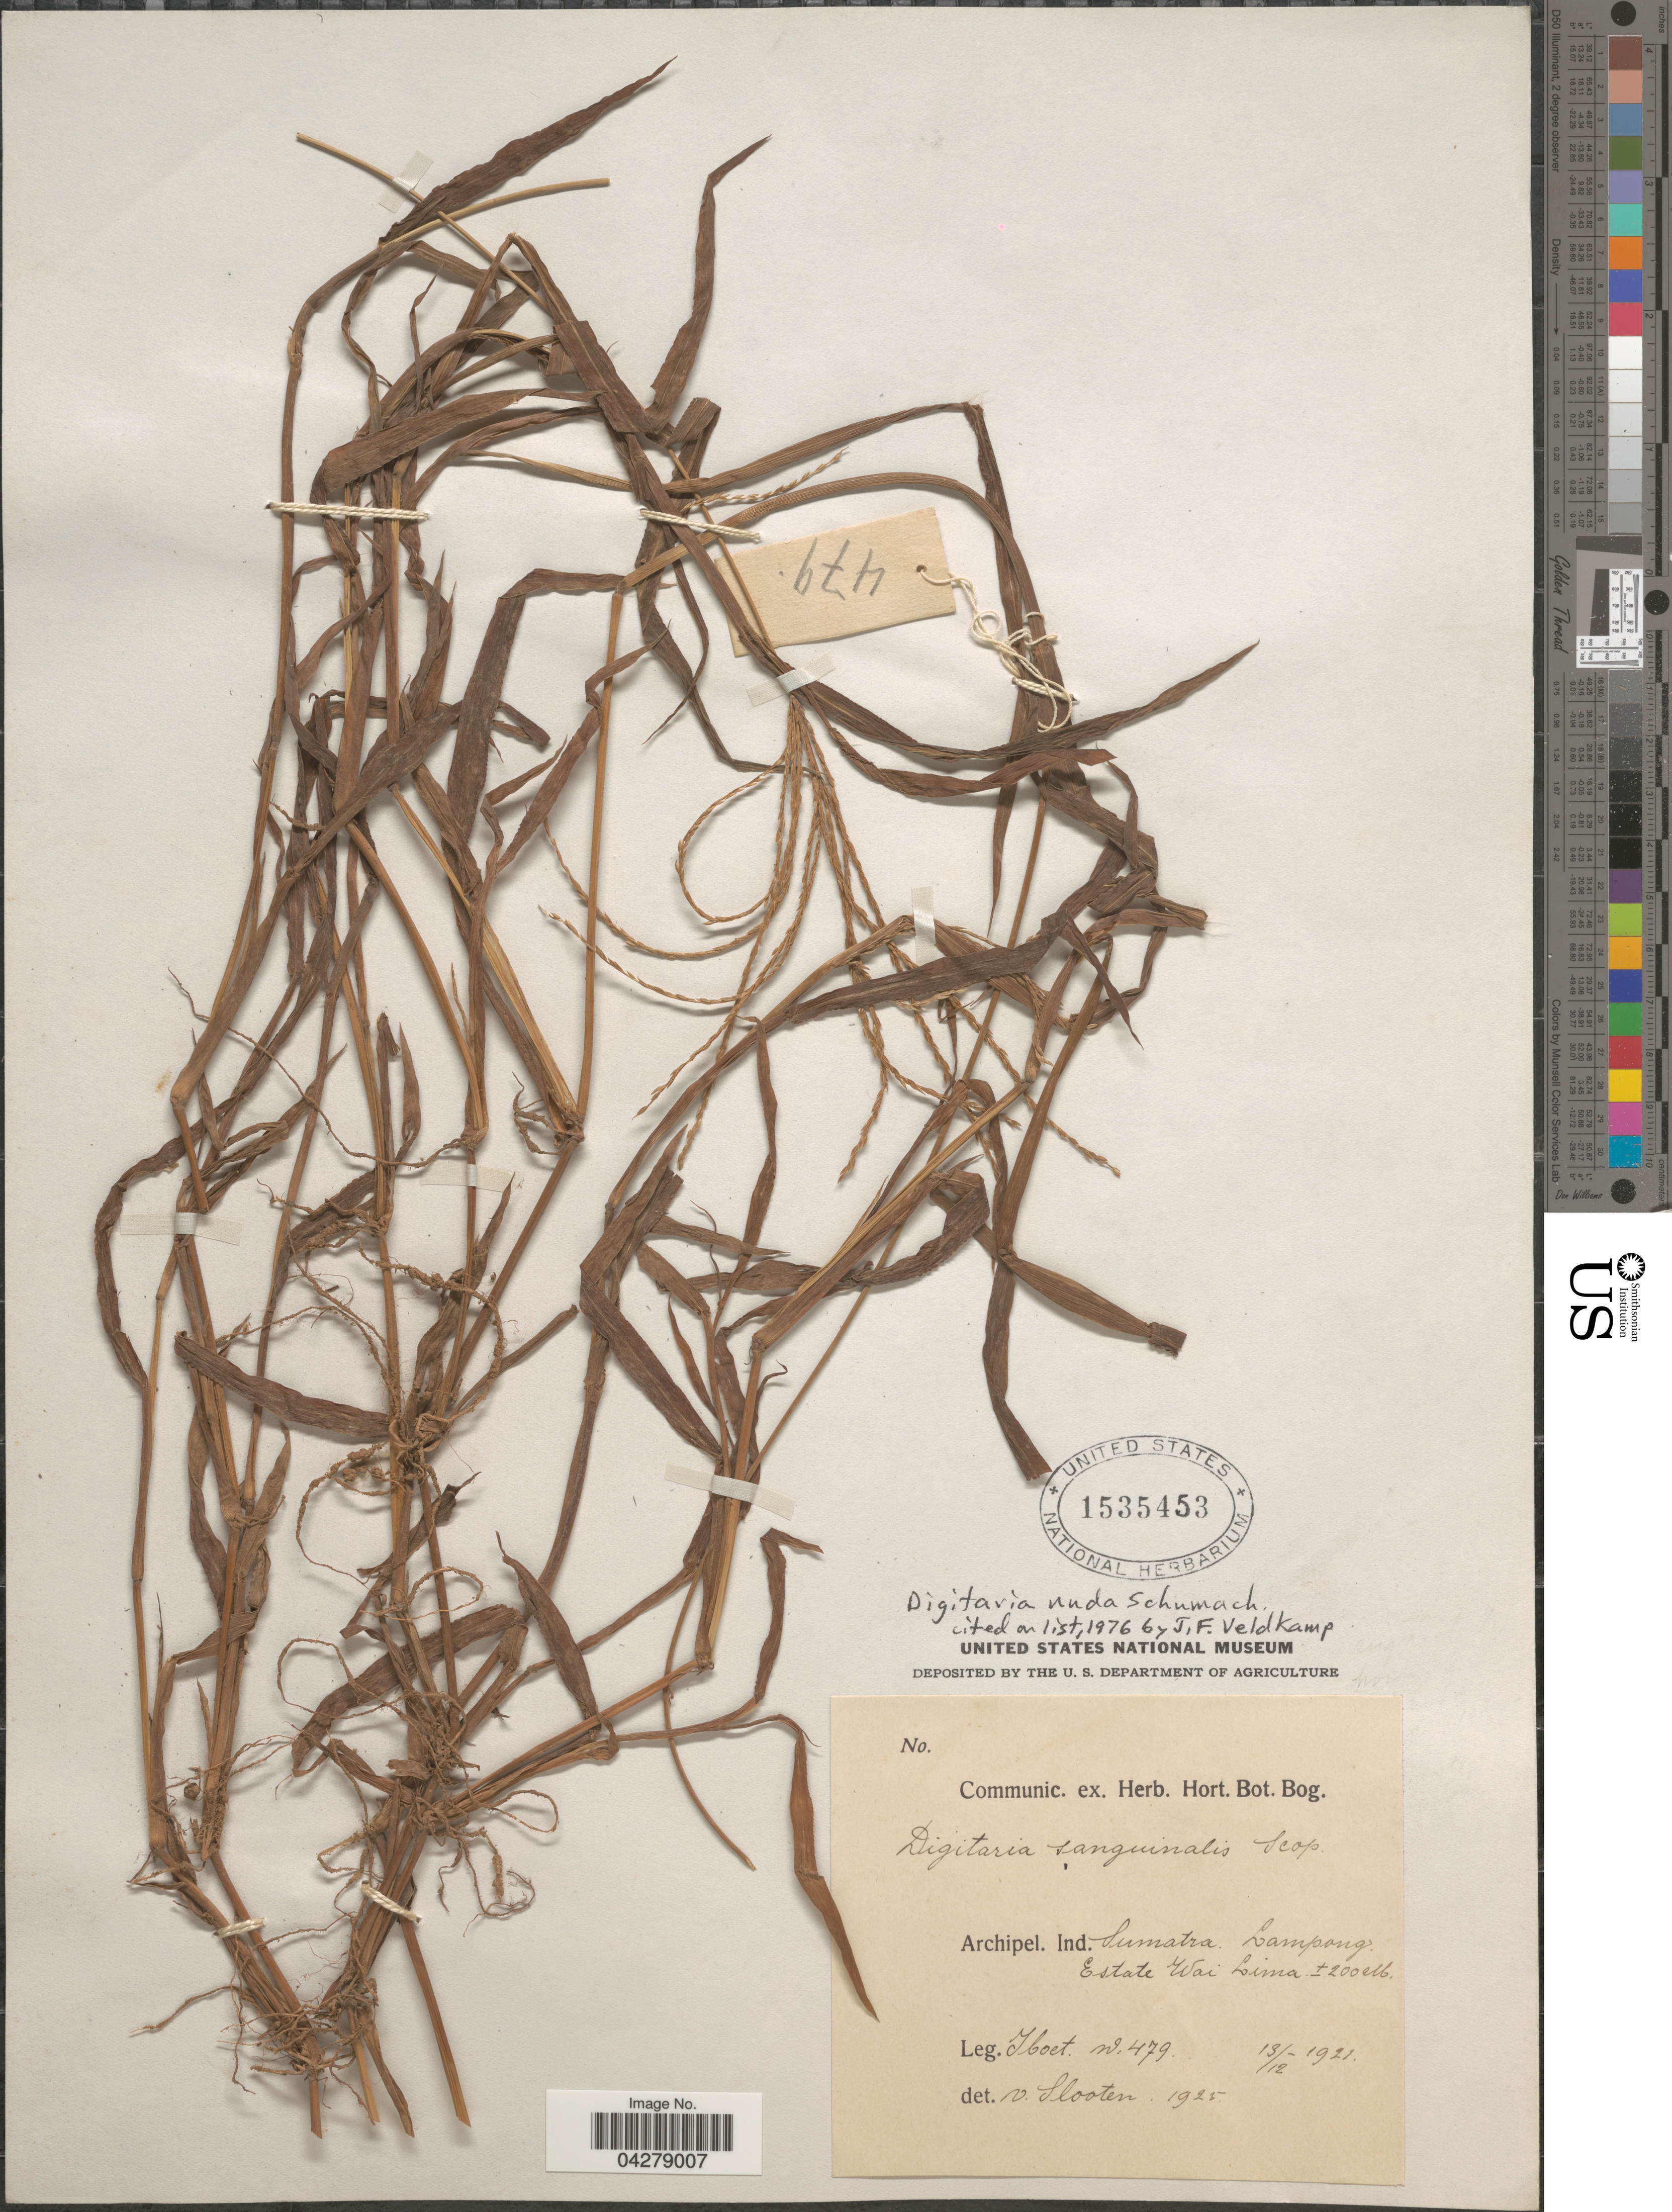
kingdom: Plantae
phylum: Tracheophyta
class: Liliopsida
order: Poales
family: Poaceae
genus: Digitaria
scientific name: Digitaria nuda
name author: Schumach.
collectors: -. Iboet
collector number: w479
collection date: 1921-12-13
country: Indonesia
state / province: Sumatra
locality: Archipel. Ind. Sumatra Lampong. Estate Wai Lima.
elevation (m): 200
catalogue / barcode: US 1535453